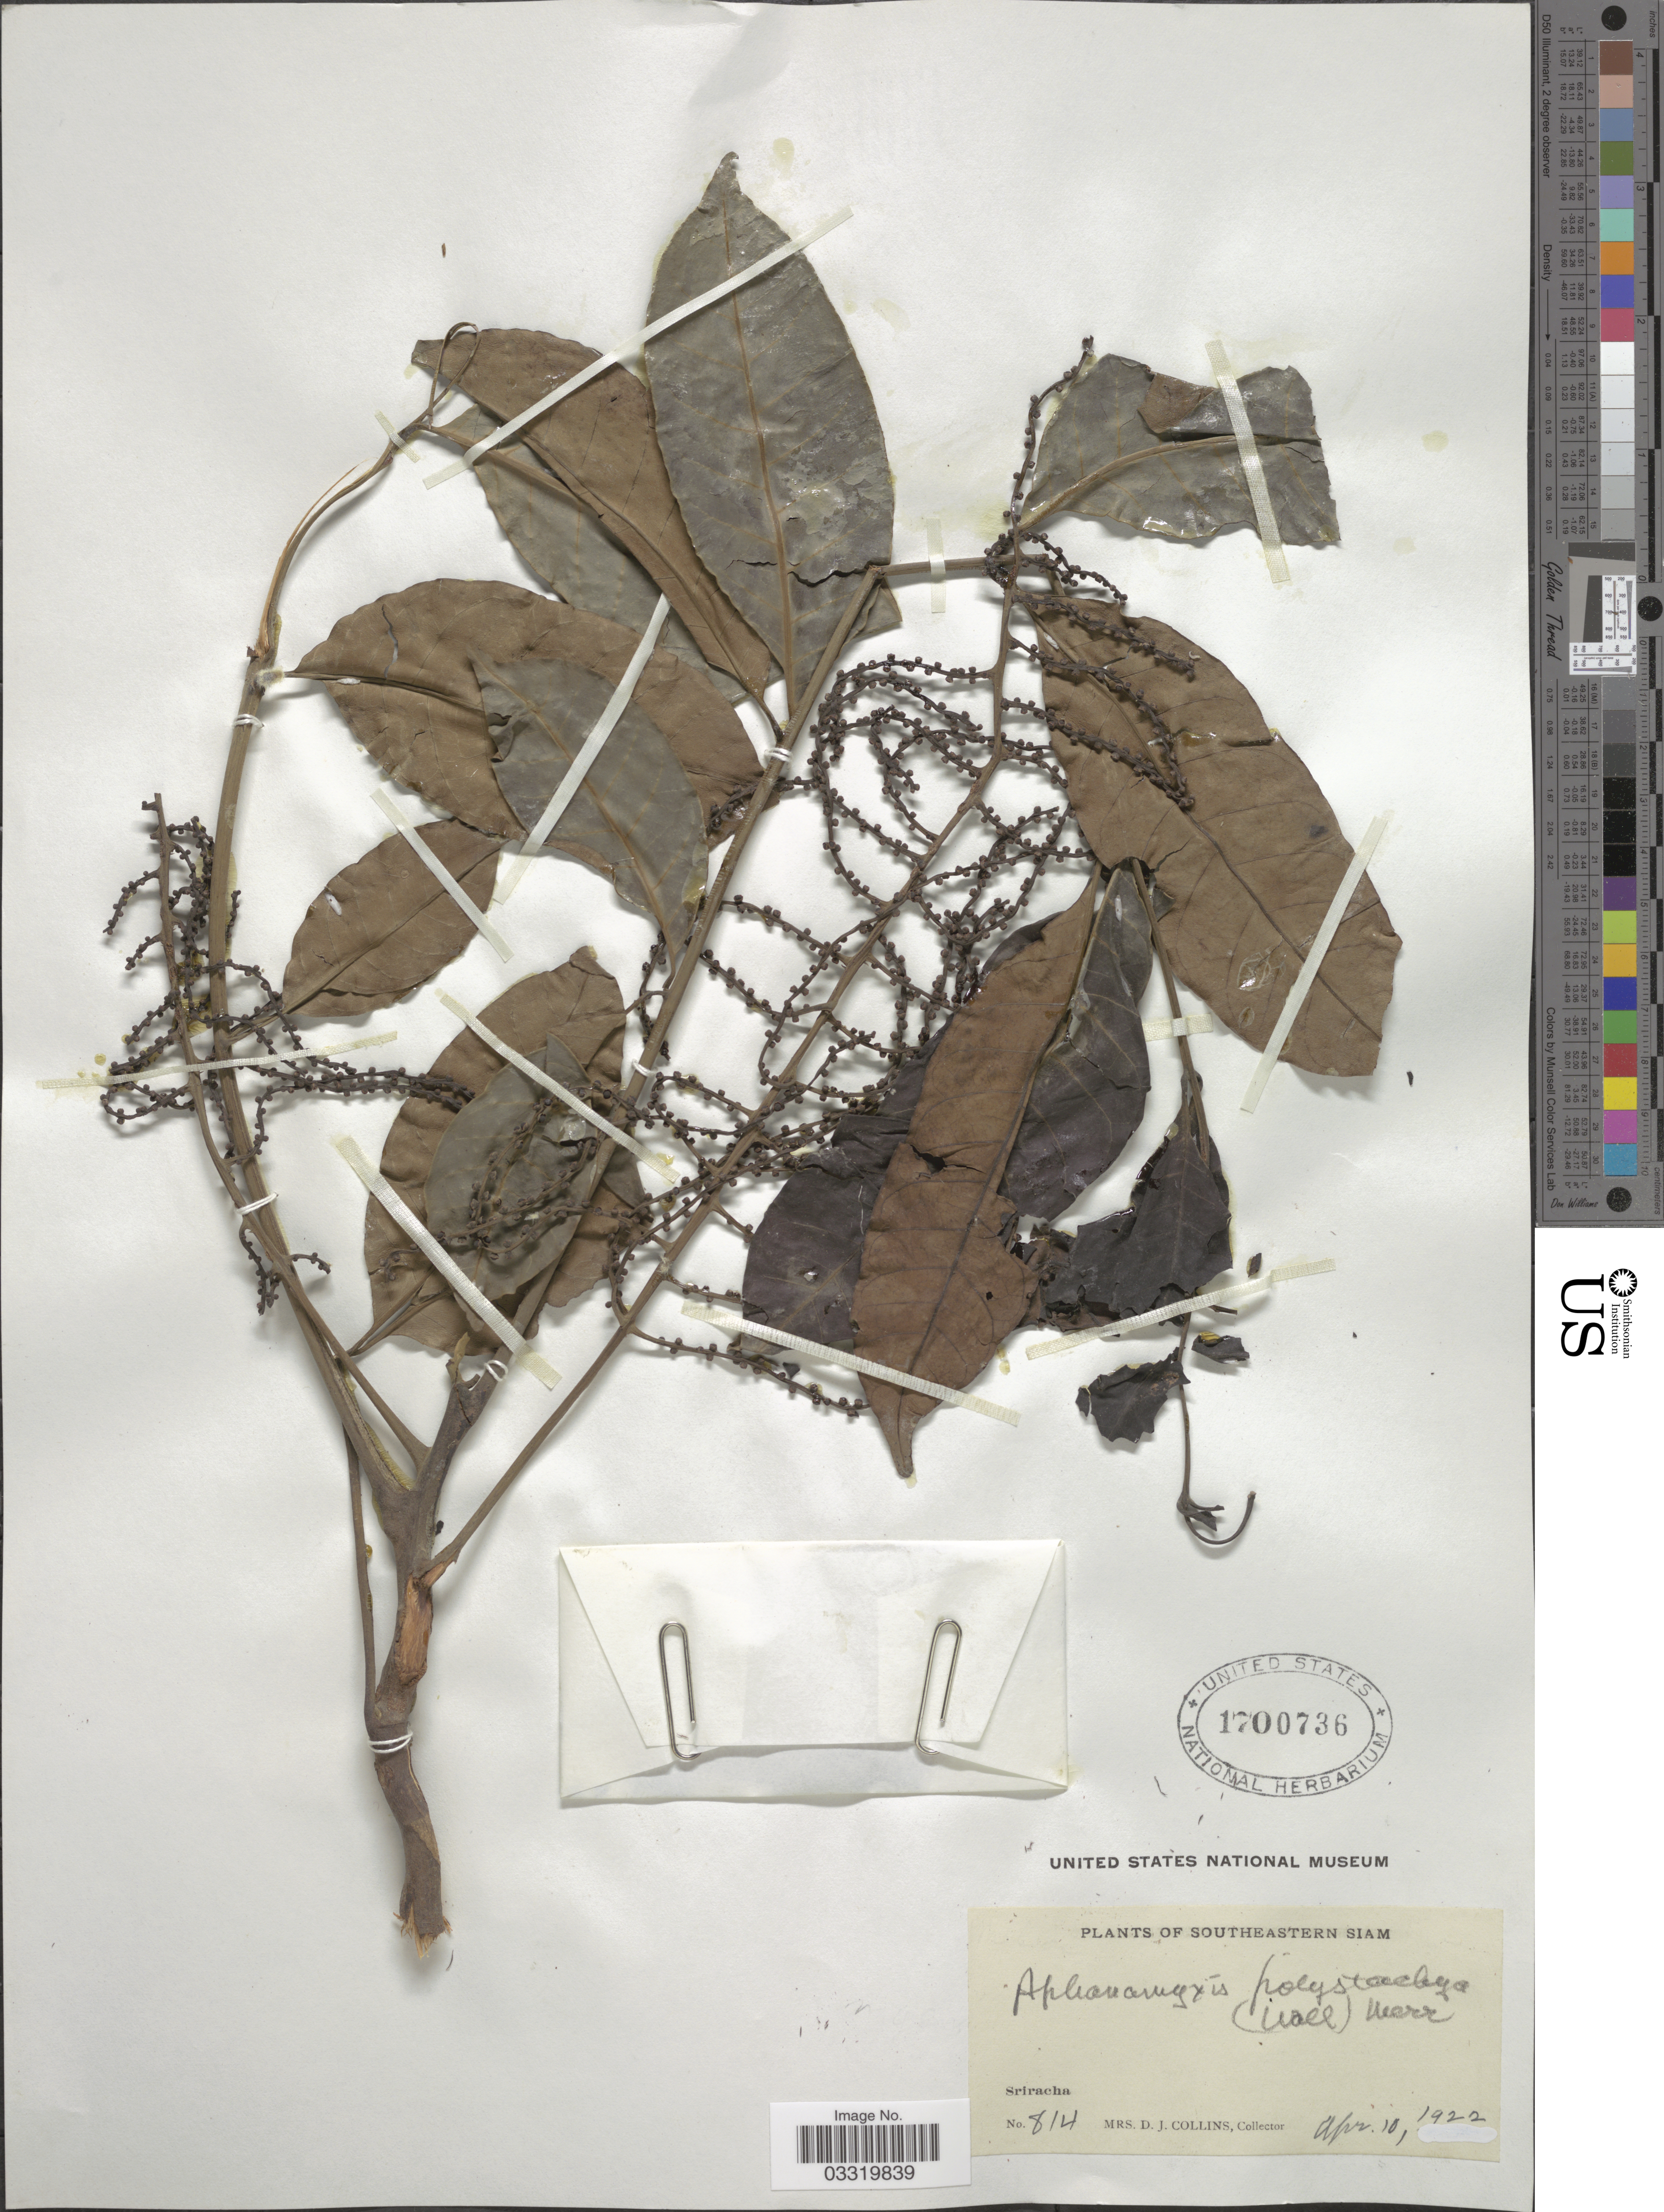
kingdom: Plantae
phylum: Tracheophyta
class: Magnoliopsida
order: Sapindales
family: Meliaceae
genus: Aphanamixis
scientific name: Aphanamixis polystachya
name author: (Wall.) R. Parker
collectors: Mrs. D. J. Collins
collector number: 814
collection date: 1922-04-10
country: Thailand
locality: Southeastern Siam, Sriracha.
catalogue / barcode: US 1700736